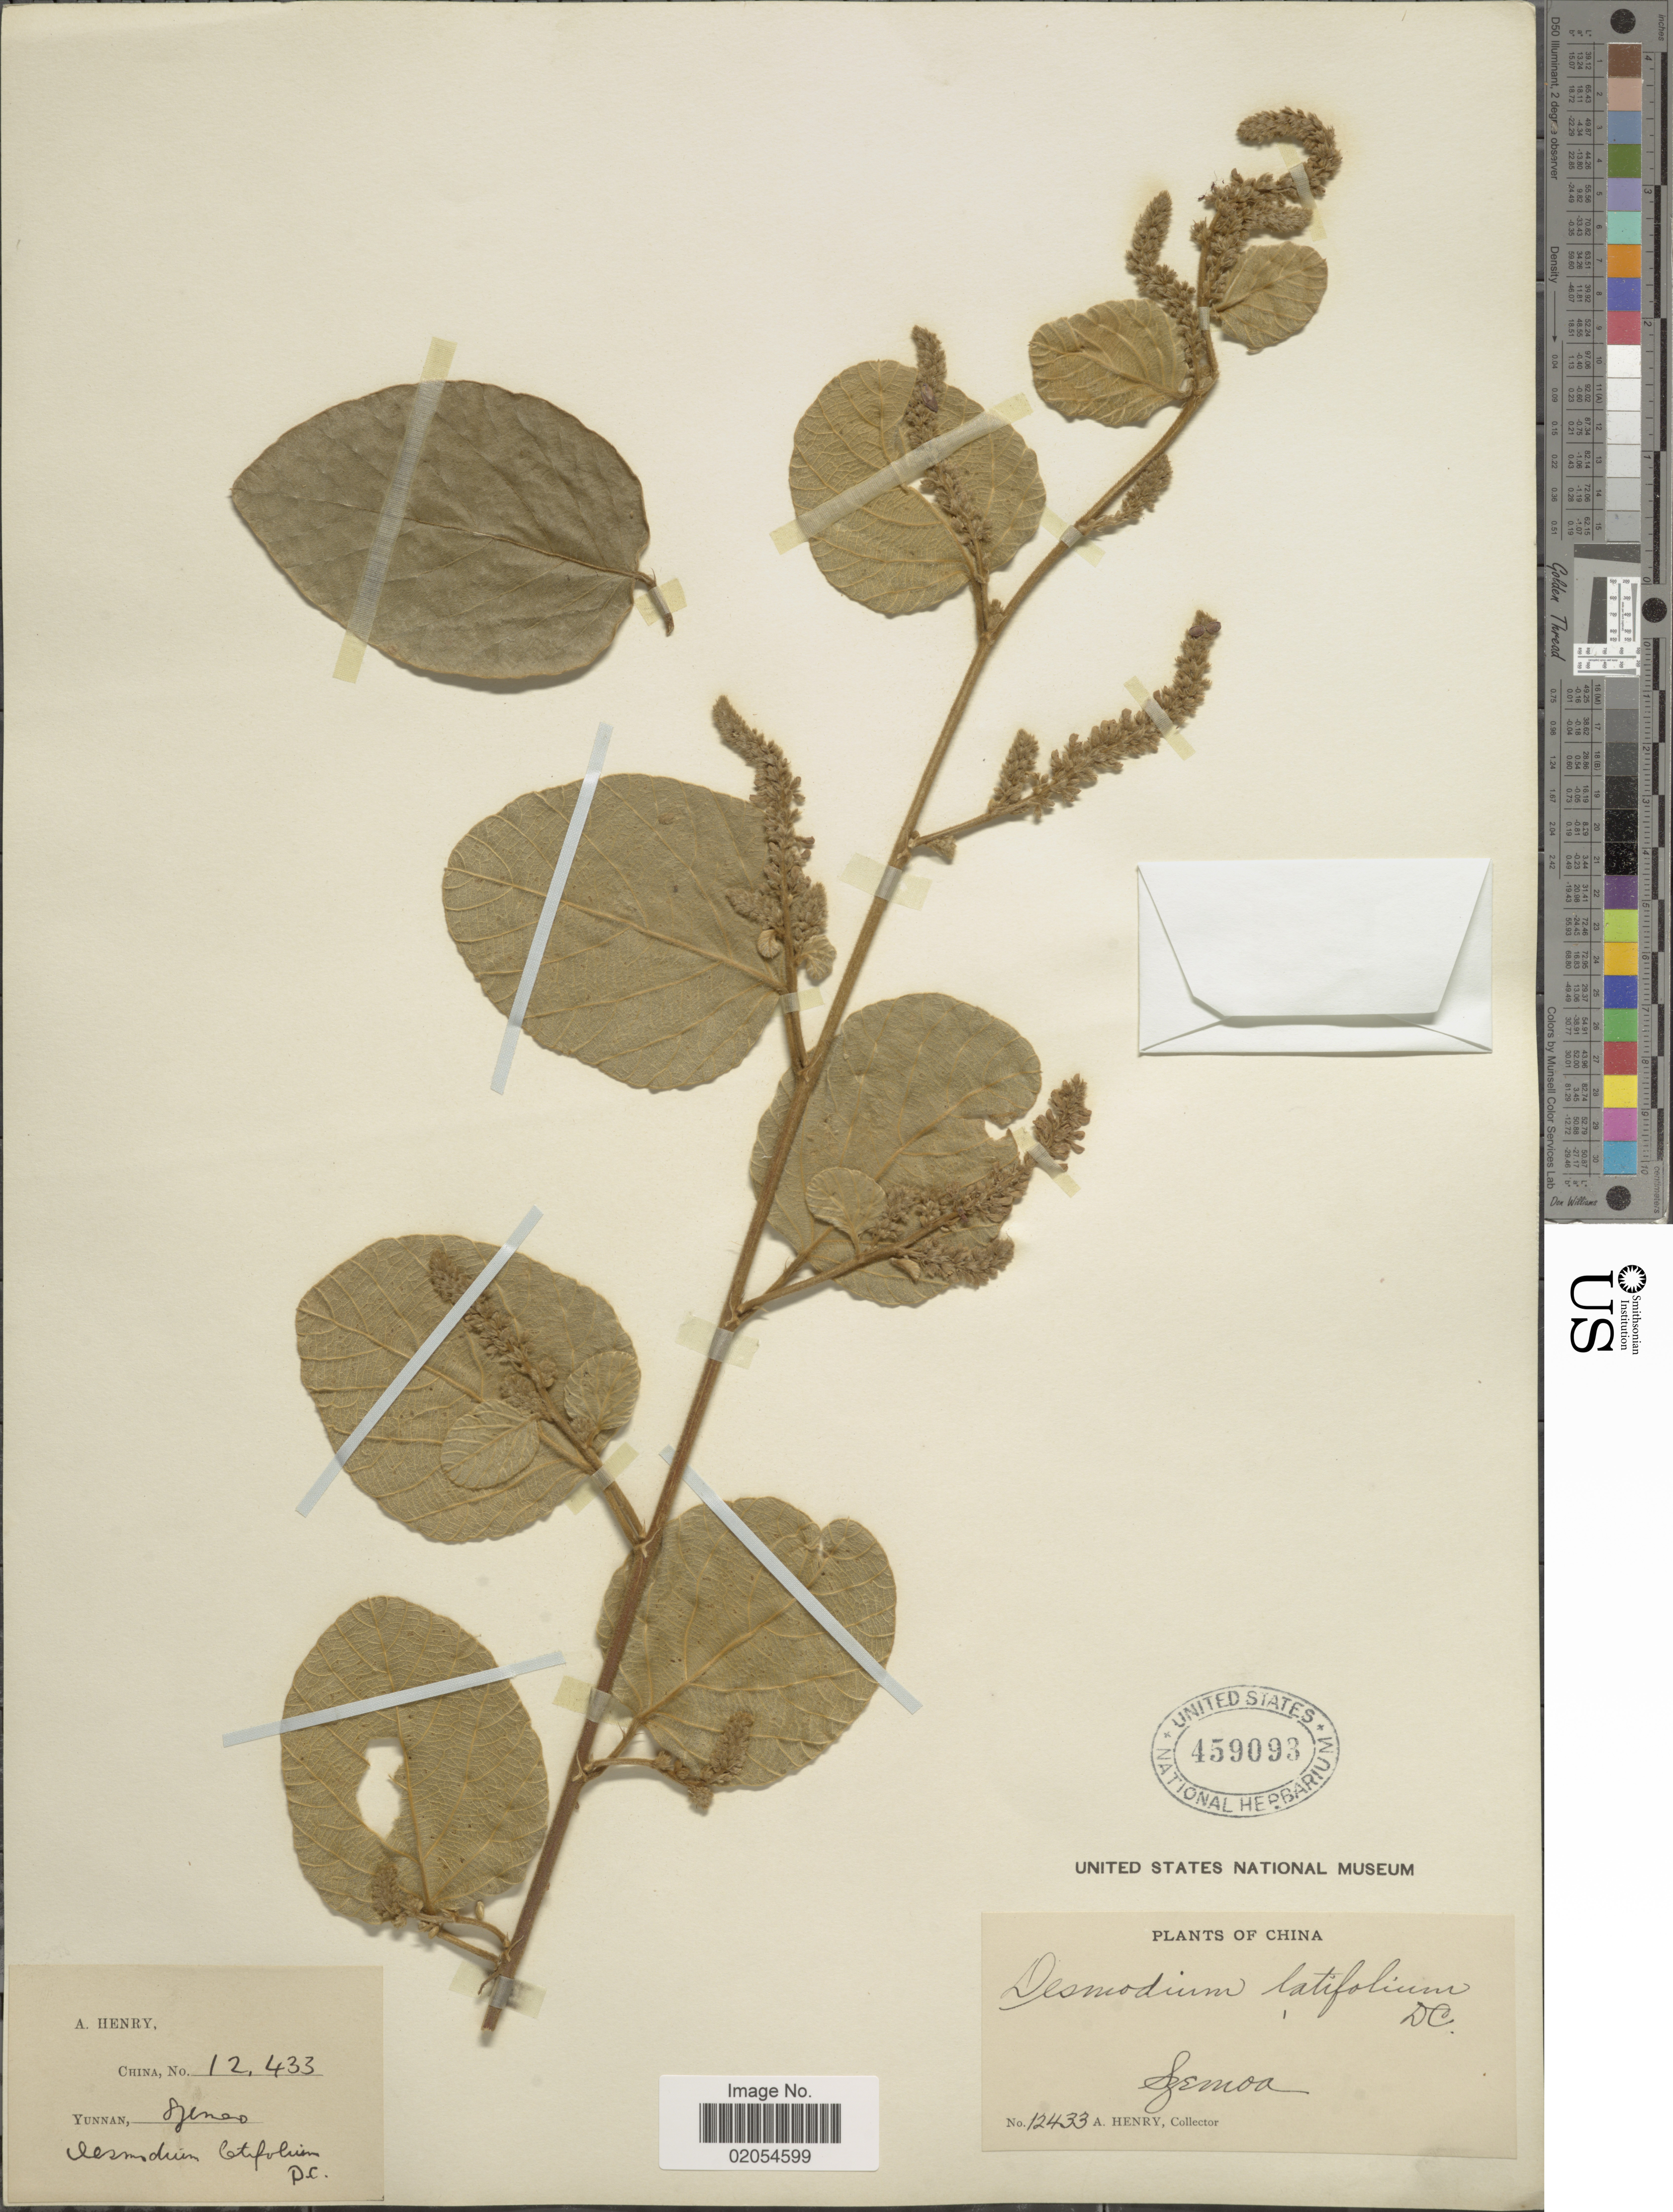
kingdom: Plantae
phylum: Tracheophyta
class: Magnoliopsida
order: Fabales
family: Fabaceae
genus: Polhillides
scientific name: Polhillides velutina subsp. velutina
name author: (Willd.) H. Ohashi & K. Ohashi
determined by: Strong, Mark T., (BOT), Smithsonian Institution - National Museum of Natural History (UNITED STATES)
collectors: A. Henry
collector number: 12433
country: China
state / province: Yunnan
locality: Szemoa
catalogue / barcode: US 459093